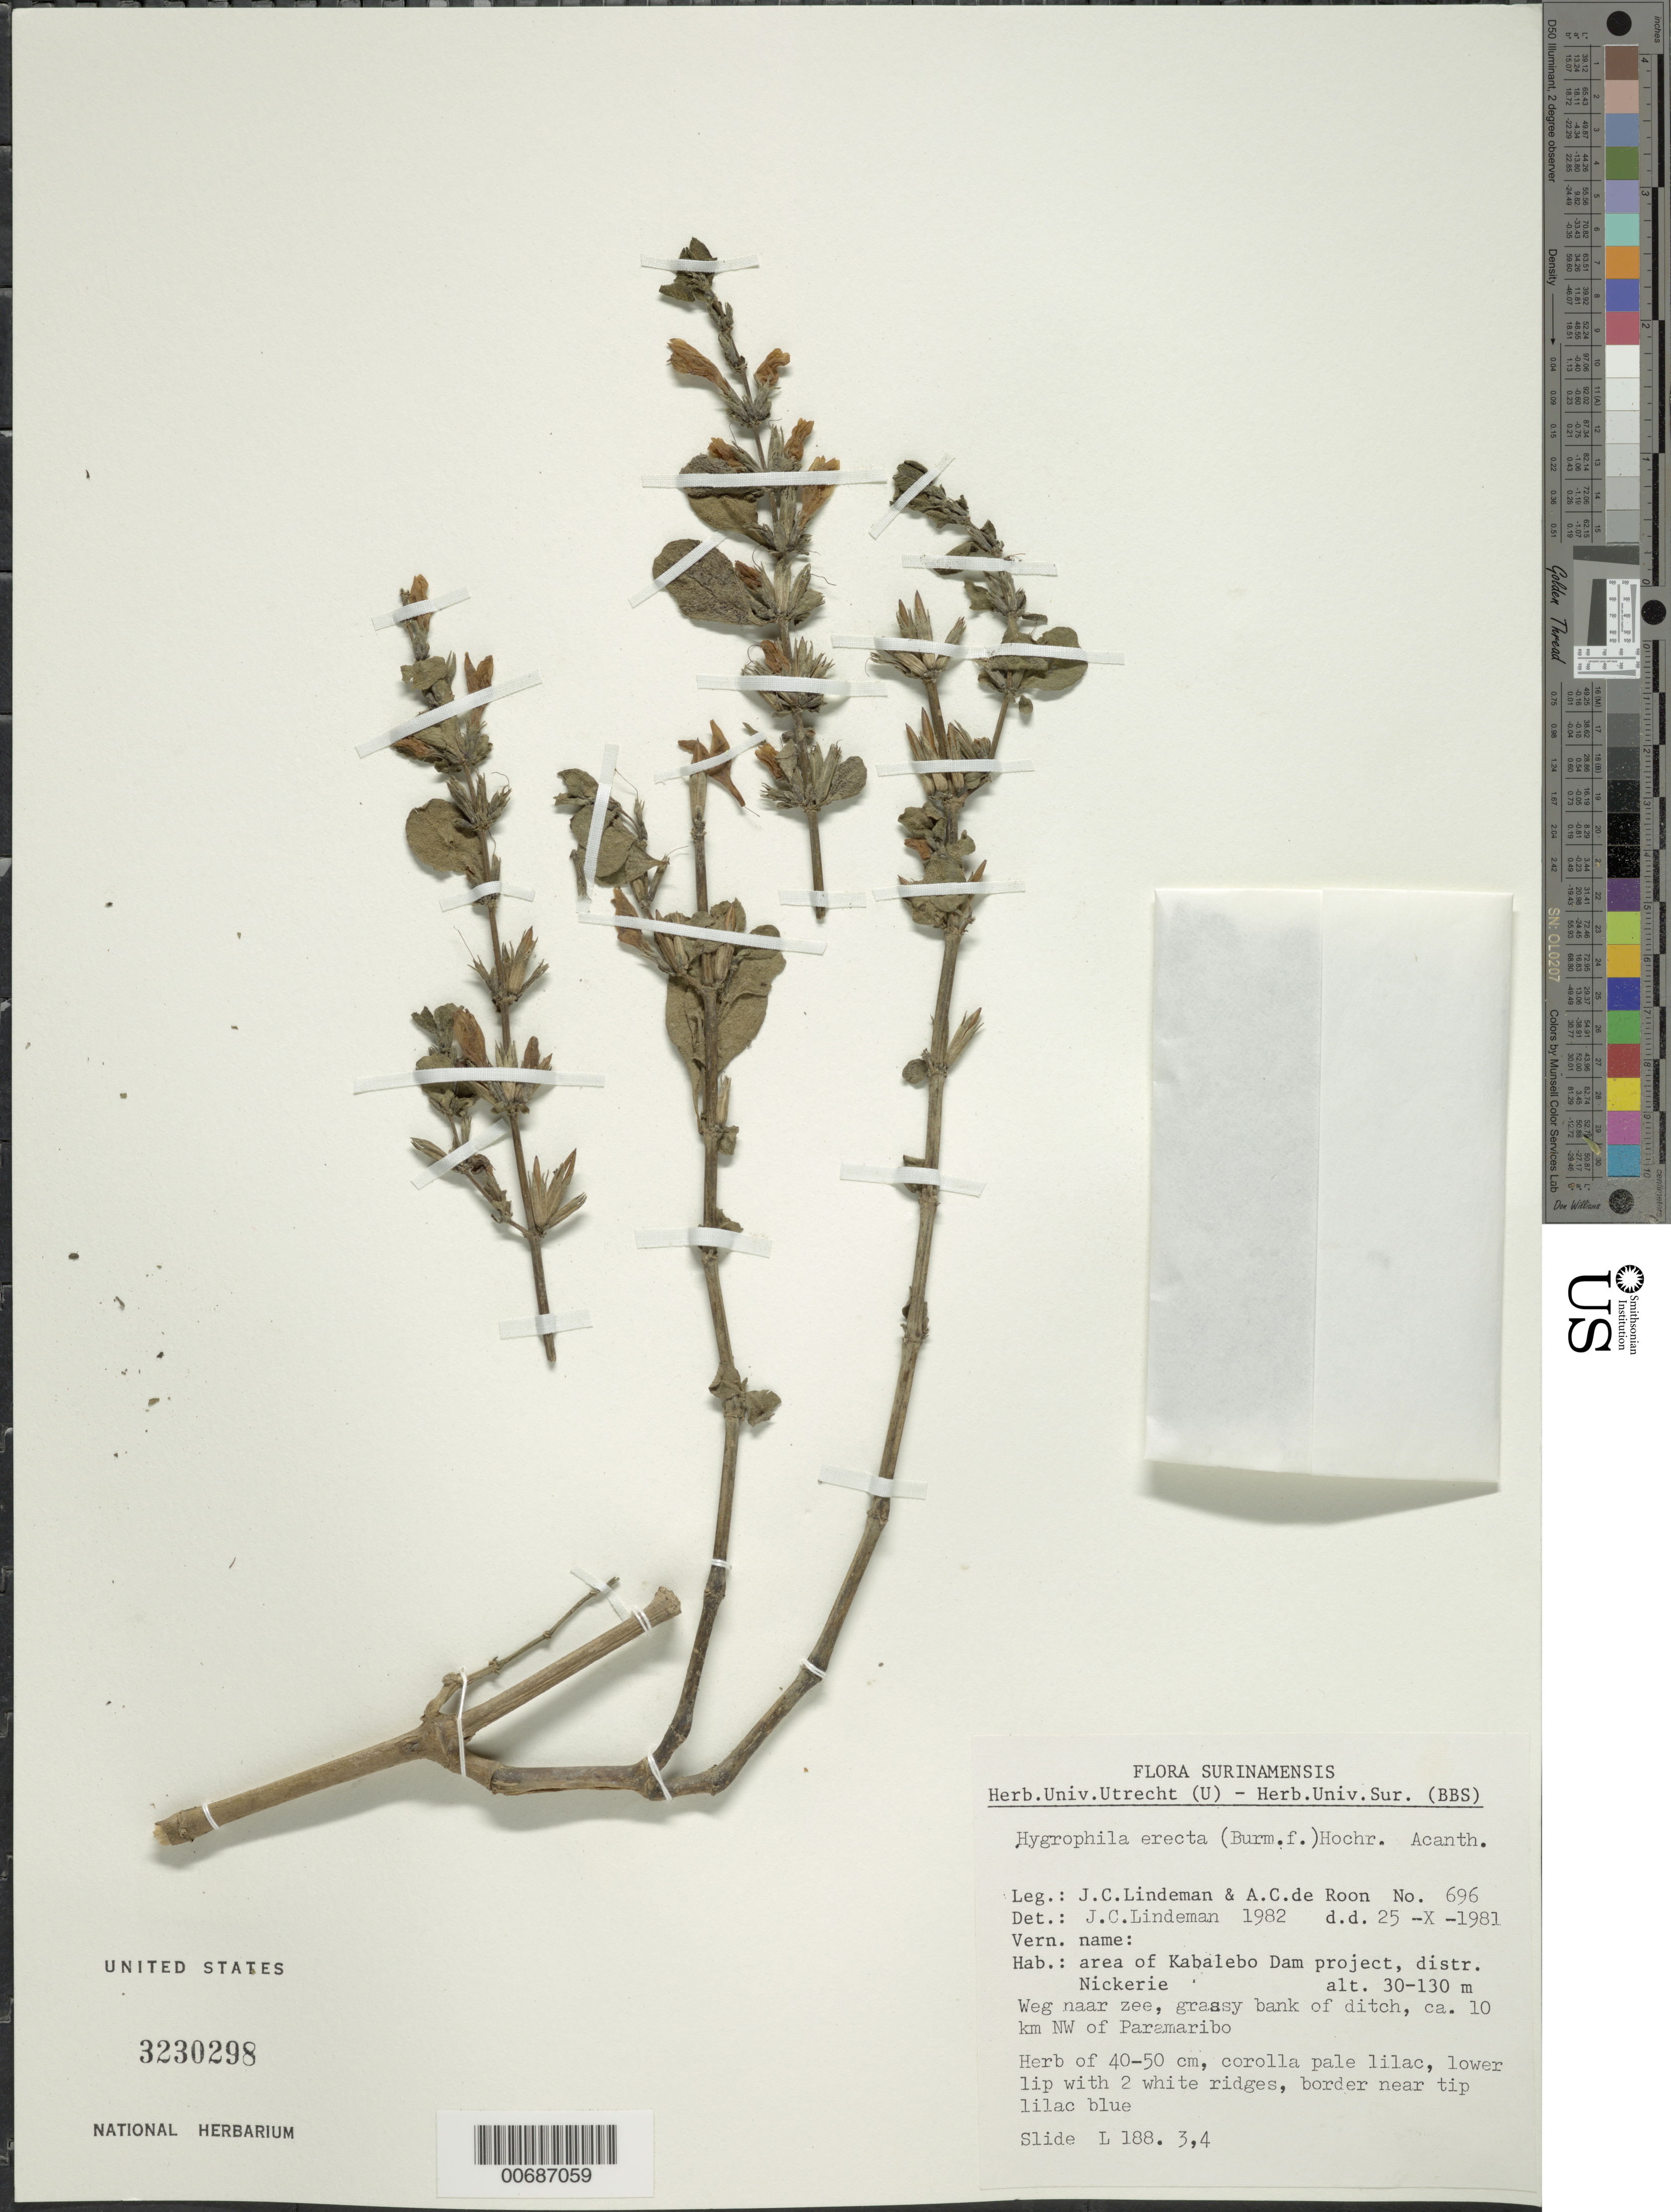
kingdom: Plantae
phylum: Tracheophyta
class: Magnoliopsida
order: Lamiales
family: Acanthaceae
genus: Hygrophila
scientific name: Hygrophila erecta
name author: (Burm. f.) Hochr.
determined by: Lindeman, J. C.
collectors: J. C. Lindeman & A. de Roon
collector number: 81 696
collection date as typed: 25-Oct-81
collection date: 1981-10-25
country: Suriname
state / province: Nickerie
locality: Kabalebo Dam project area, ca. 10 km NW of Paramaribo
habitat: Weg naar zee.grassy bank of ditch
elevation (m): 30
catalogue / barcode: US 3230298